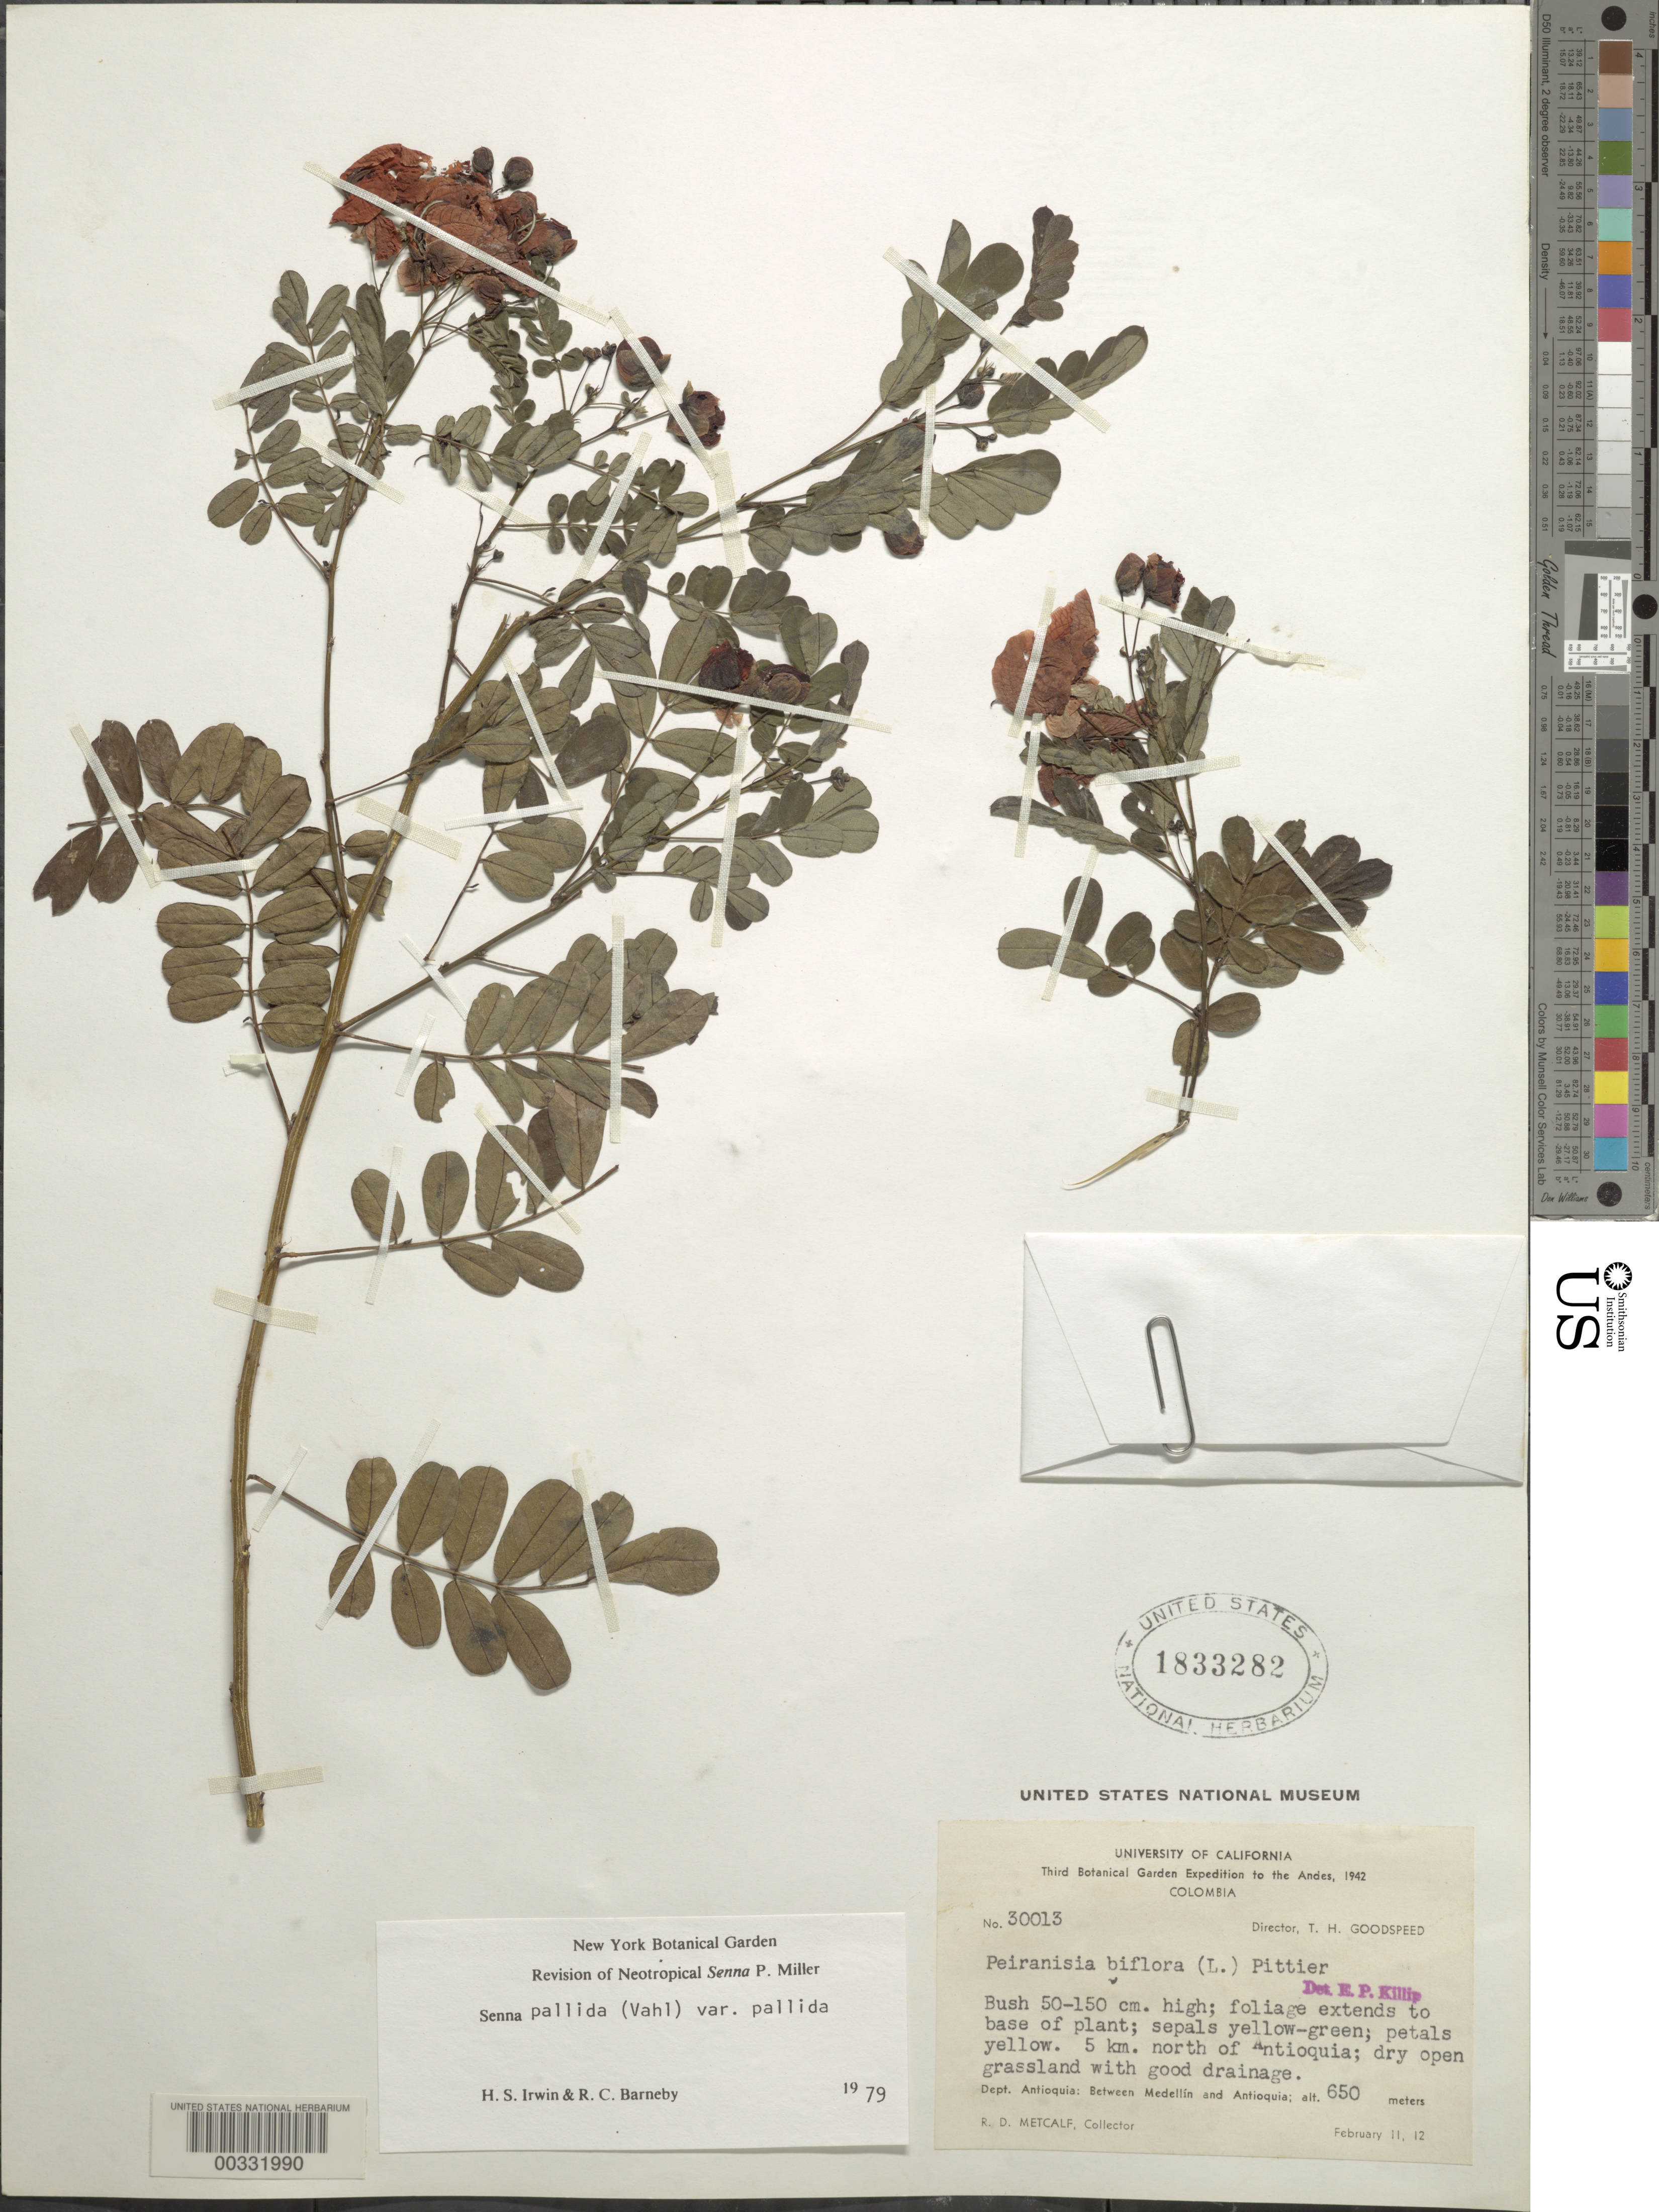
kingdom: Plantae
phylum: Tracheophyta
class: Magnoliopsida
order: Fabales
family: Fabaceae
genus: Senna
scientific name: Senna pallida var. pallida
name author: (Vahl) H.S. Irwin & Barneby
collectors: R. D. Metcalf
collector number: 30013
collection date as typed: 11 Feb 1942 and 12 Feb 1942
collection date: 1942-02-11,1942-02-12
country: Colombia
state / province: Antioquia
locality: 5 km N of Antioquia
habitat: Dry open grassland with good drainage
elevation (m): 650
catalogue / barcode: US 1833282